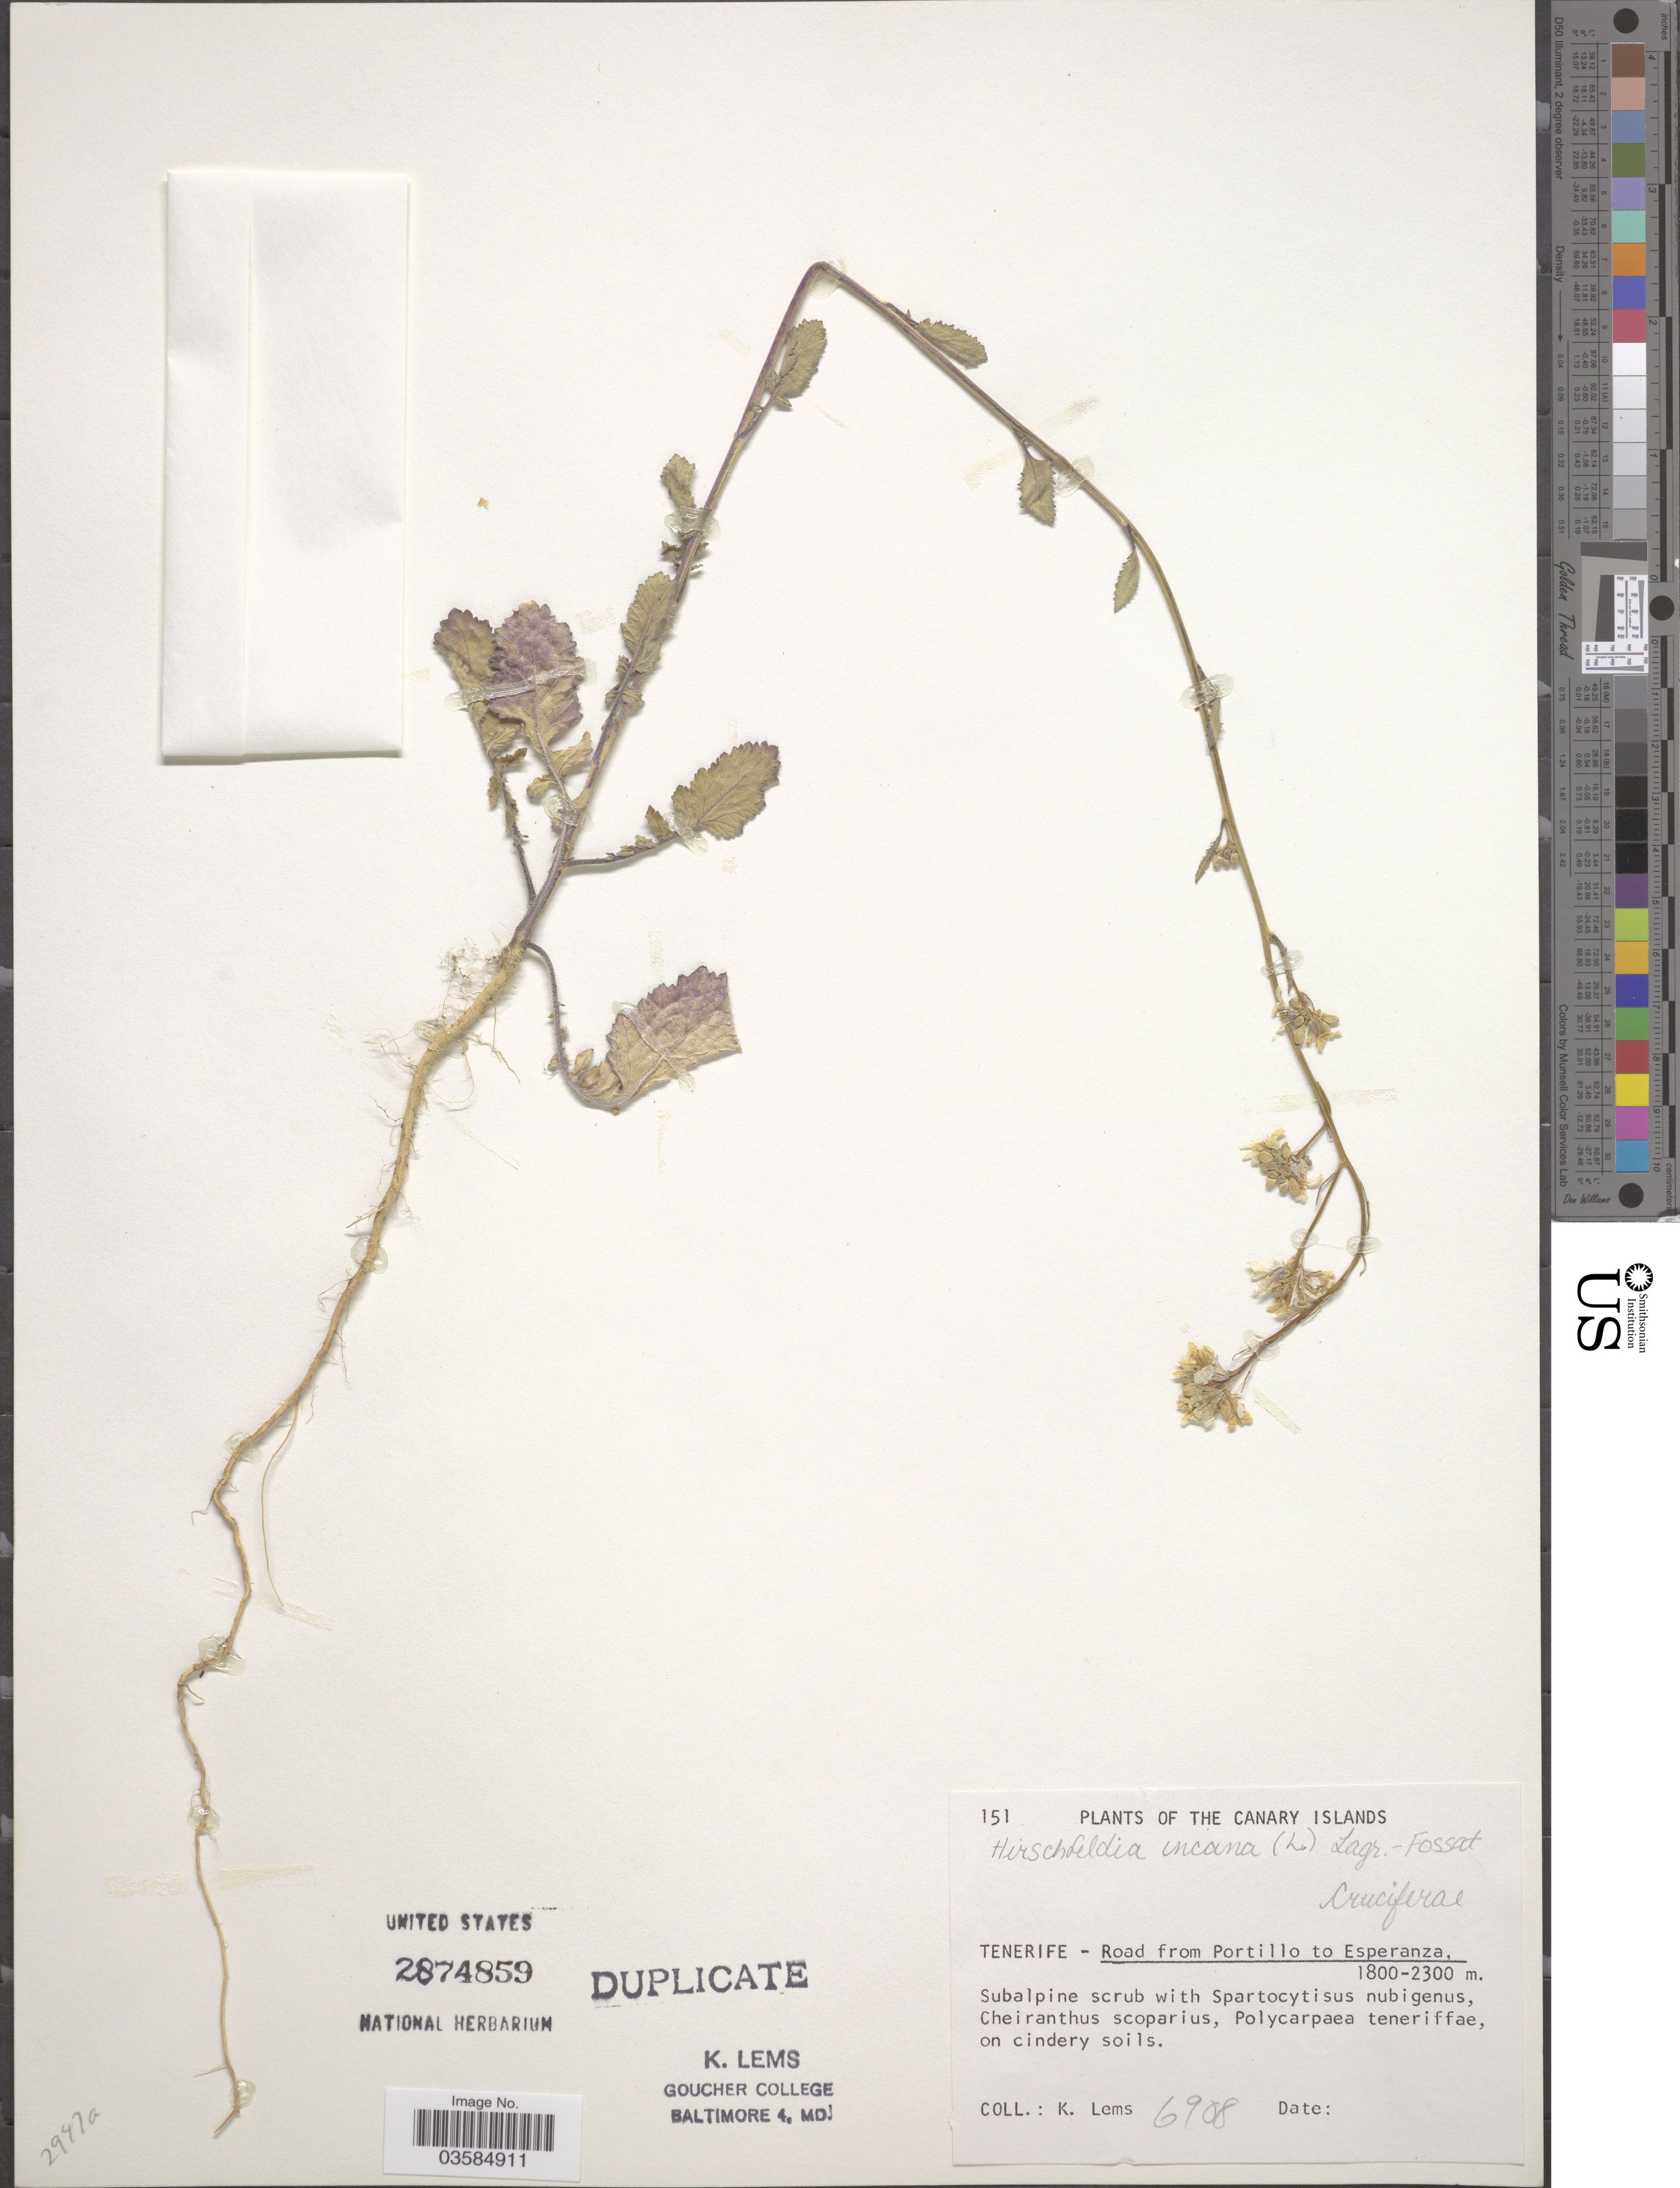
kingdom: Plantae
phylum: Tracheophyta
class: Magnoliopsida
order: Brassicales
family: Brassicaceae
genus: Hirschfeldia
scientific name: Hirschfeldia incana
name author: (L.) Lagr.-Foss.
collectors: K. Lems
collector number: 6908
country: Spain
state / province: Canarias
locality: The Canary Islands. Tenerife-Road from Portillo to Esperanza.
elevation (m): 1800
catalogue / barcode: US 2874859